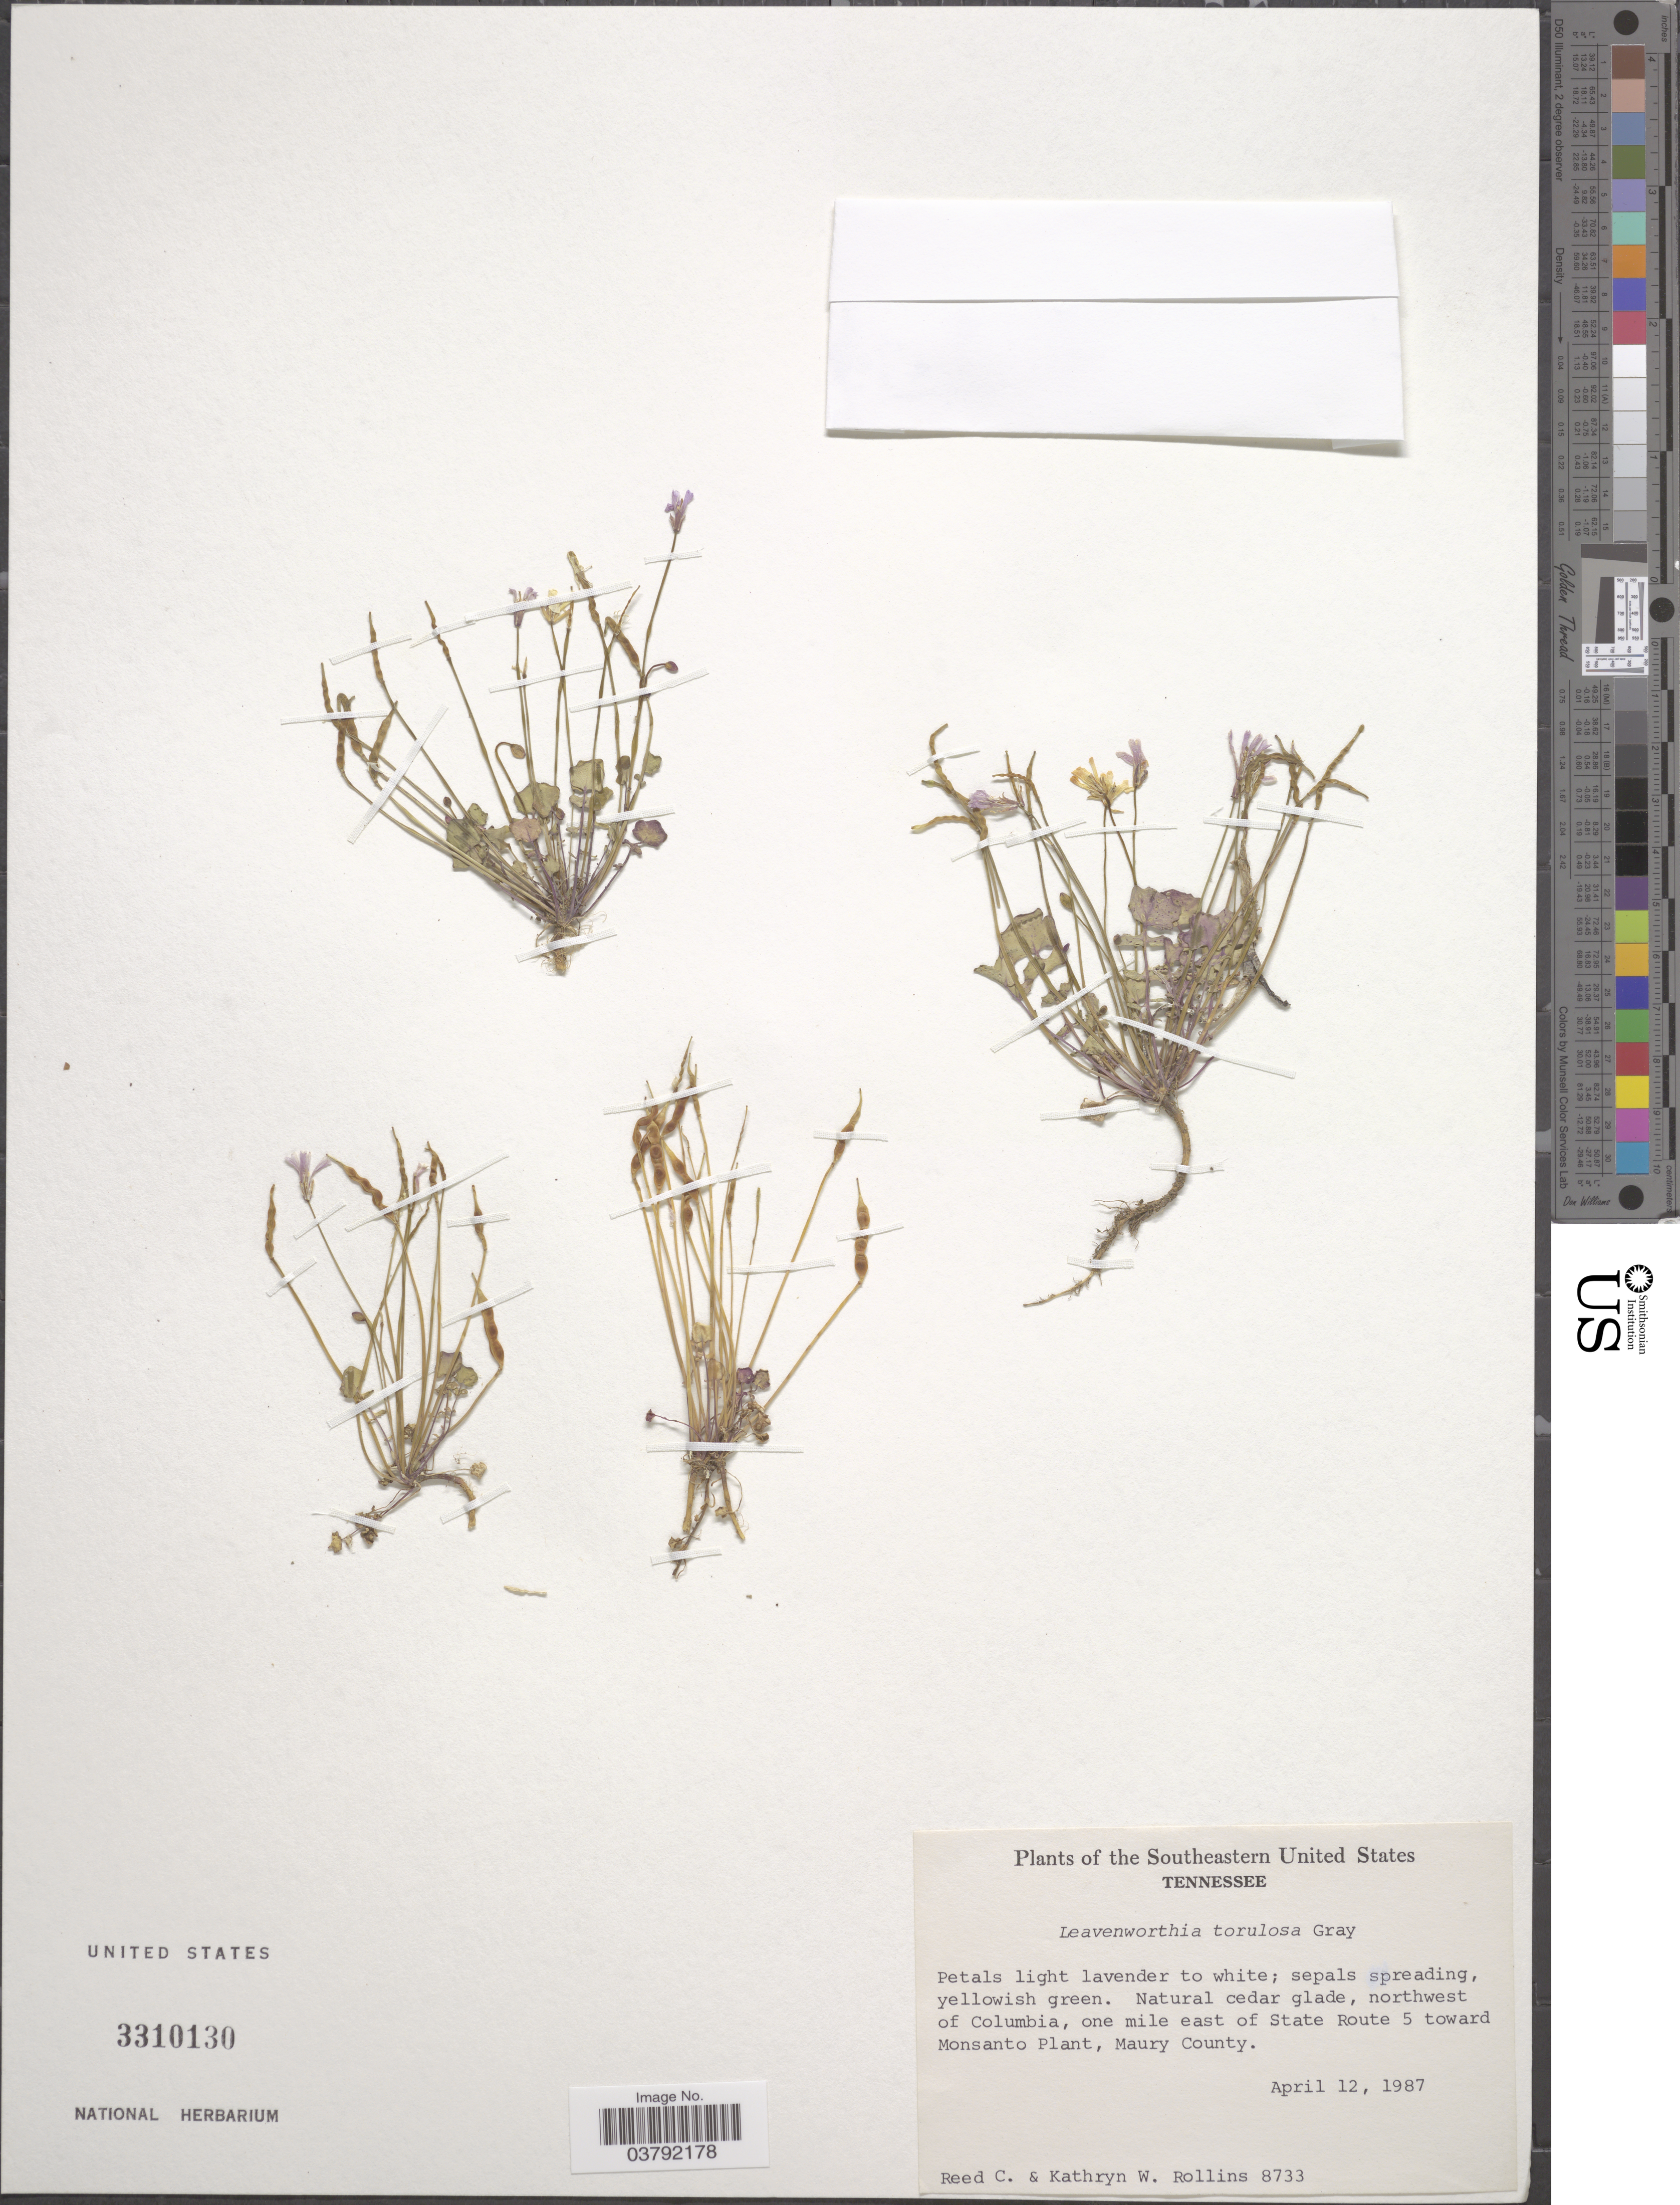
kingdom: Plantae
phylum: Tracheophyta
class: Magnoliopsida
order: Brassicales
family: Brassicaceae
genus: Leavenworthia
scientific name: Leavenworthia torulosa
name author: A. Gray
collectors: R. C. Rollins & K. W. Rollins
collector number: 8733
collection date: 1987-04-12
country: United States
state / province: Tennessee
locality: Northwest of Colombia, one mile of State Route 5 toward Monsanto Plant, Maury County.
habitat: natural cedar glade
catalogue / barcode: US 3310130